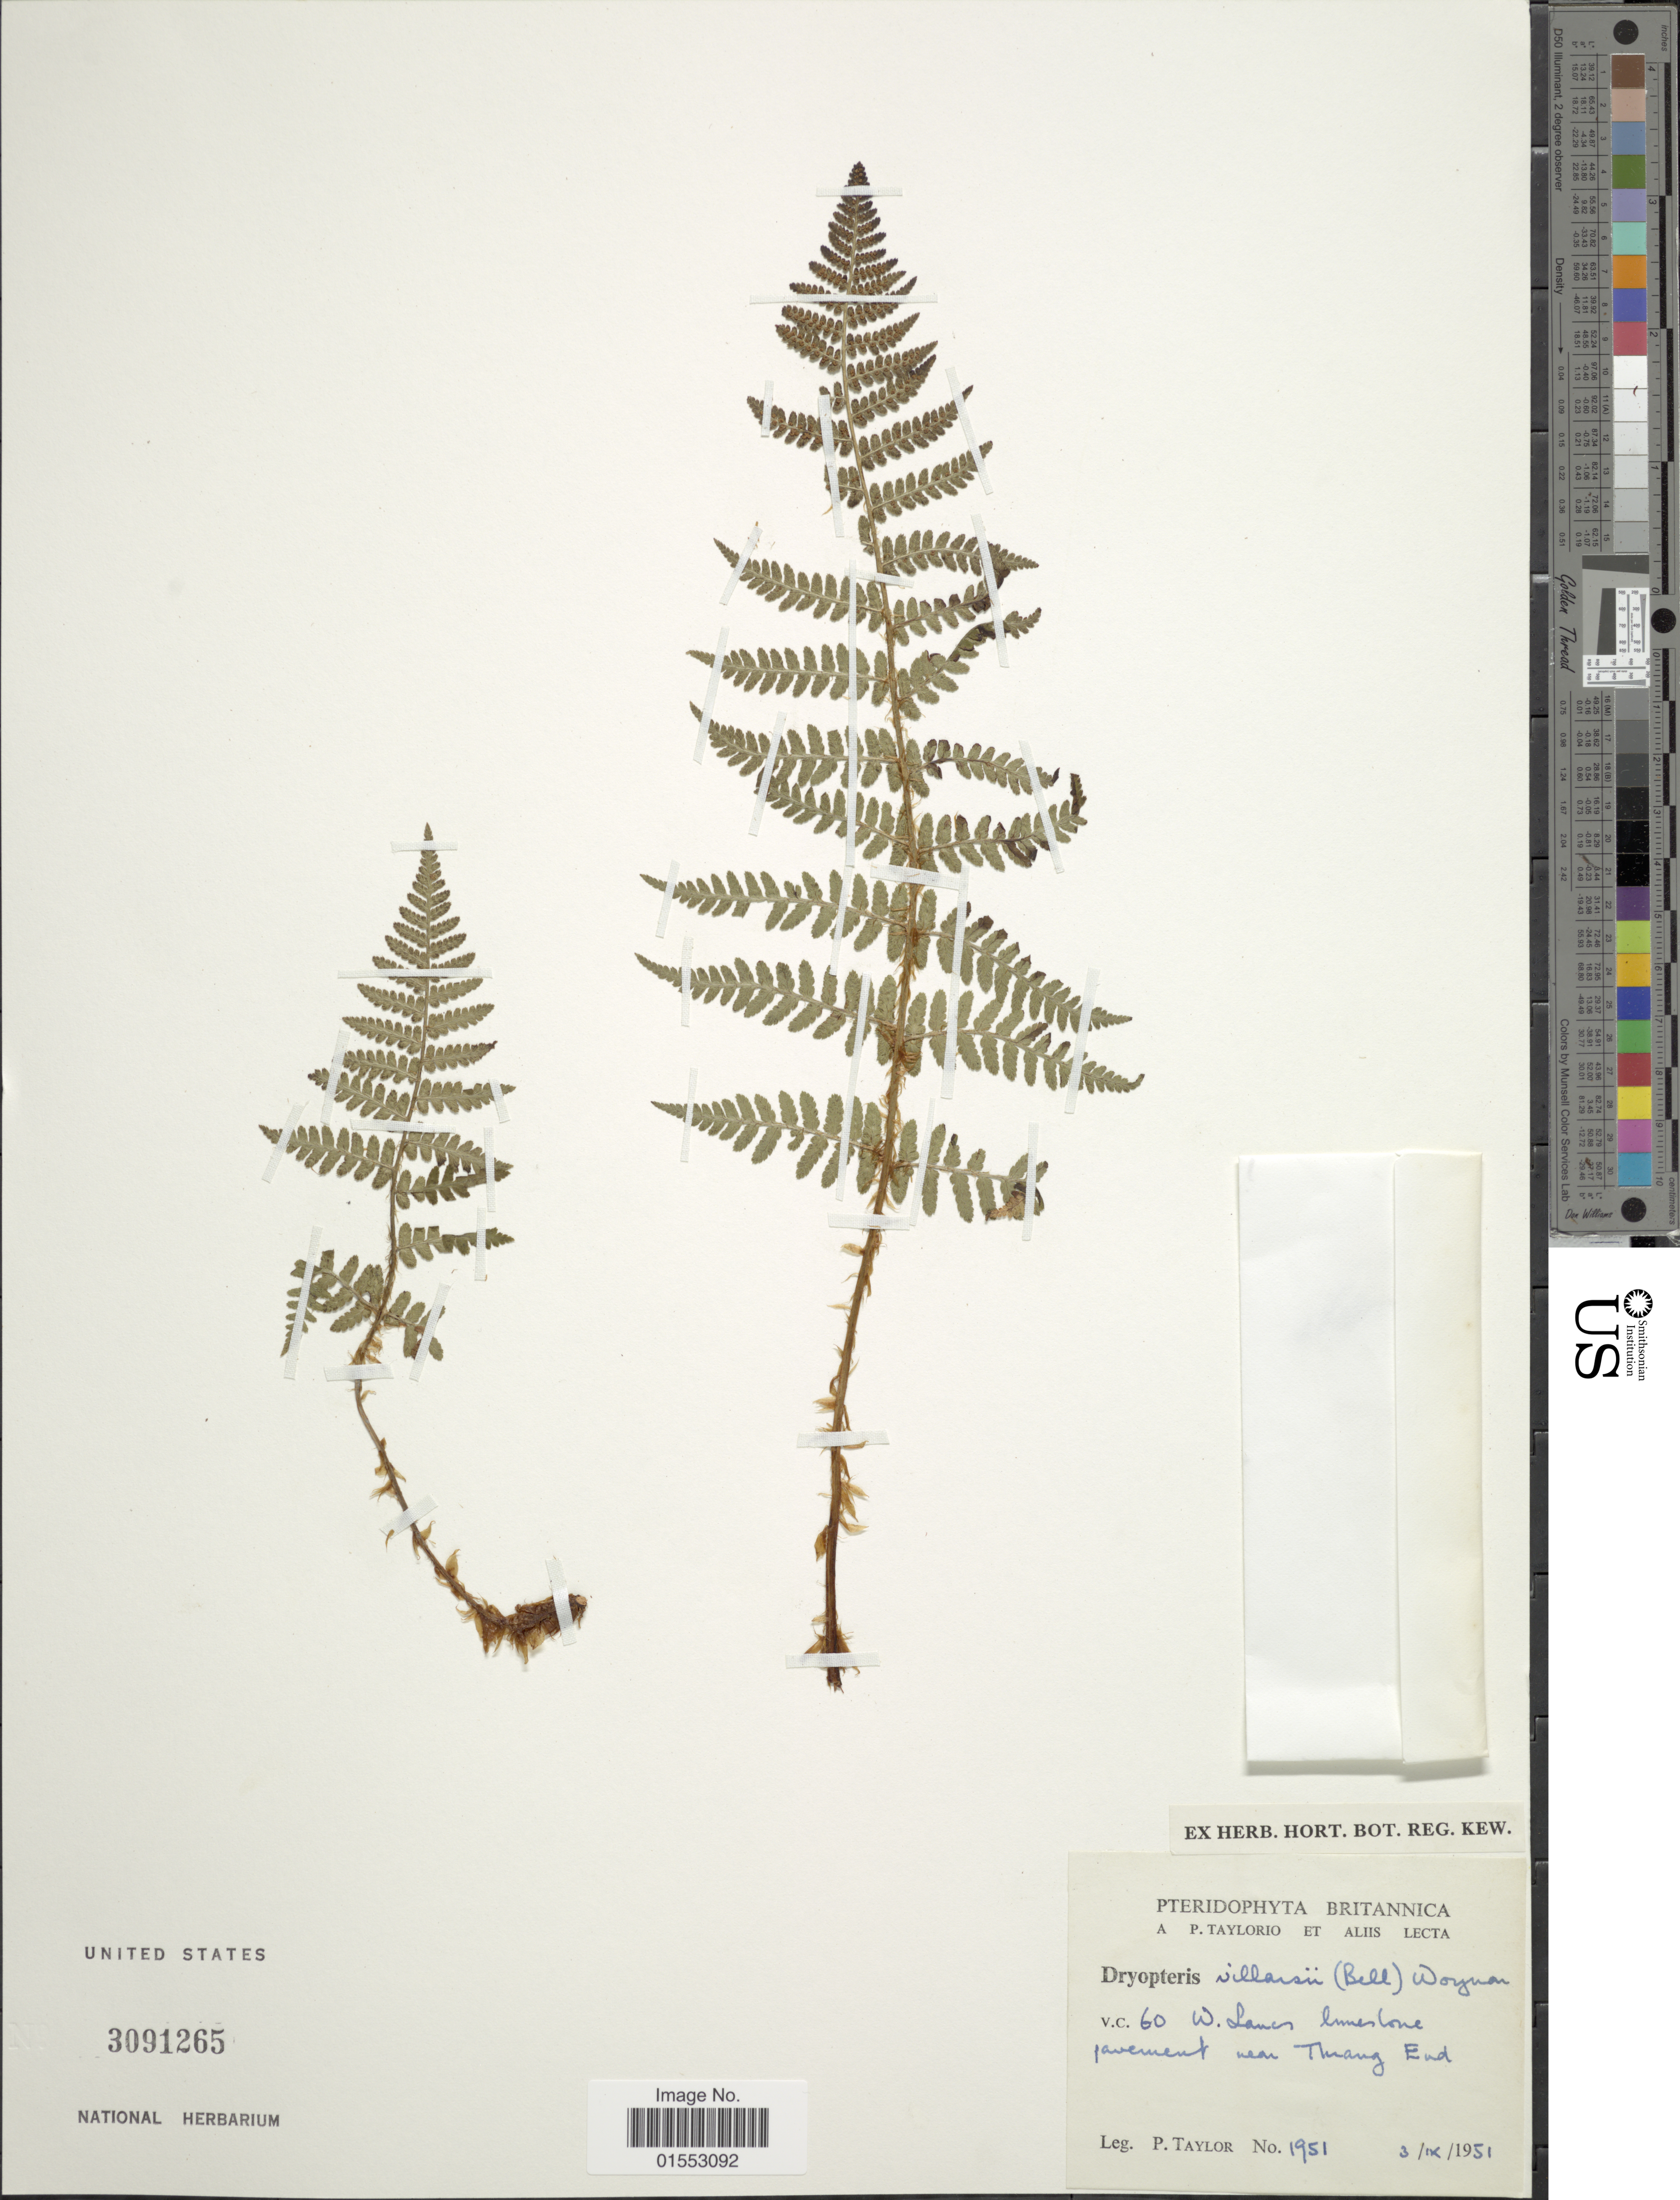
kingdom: Plantae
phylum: Tracheophyta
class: Polypodiopsida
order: Polypodiales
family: Dryopteridaceae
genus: Dryopteris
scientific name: Dryopteris carthusiana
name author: (Villars) H.P. Fuchs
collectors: P. Taylor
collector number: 1951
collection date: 1951-09-03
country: United Kingdom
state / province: England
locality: Britannica. V.C. 60 W. Lanca (Lancashire) limestone pavement near Thrang End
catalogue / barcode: US 3091265